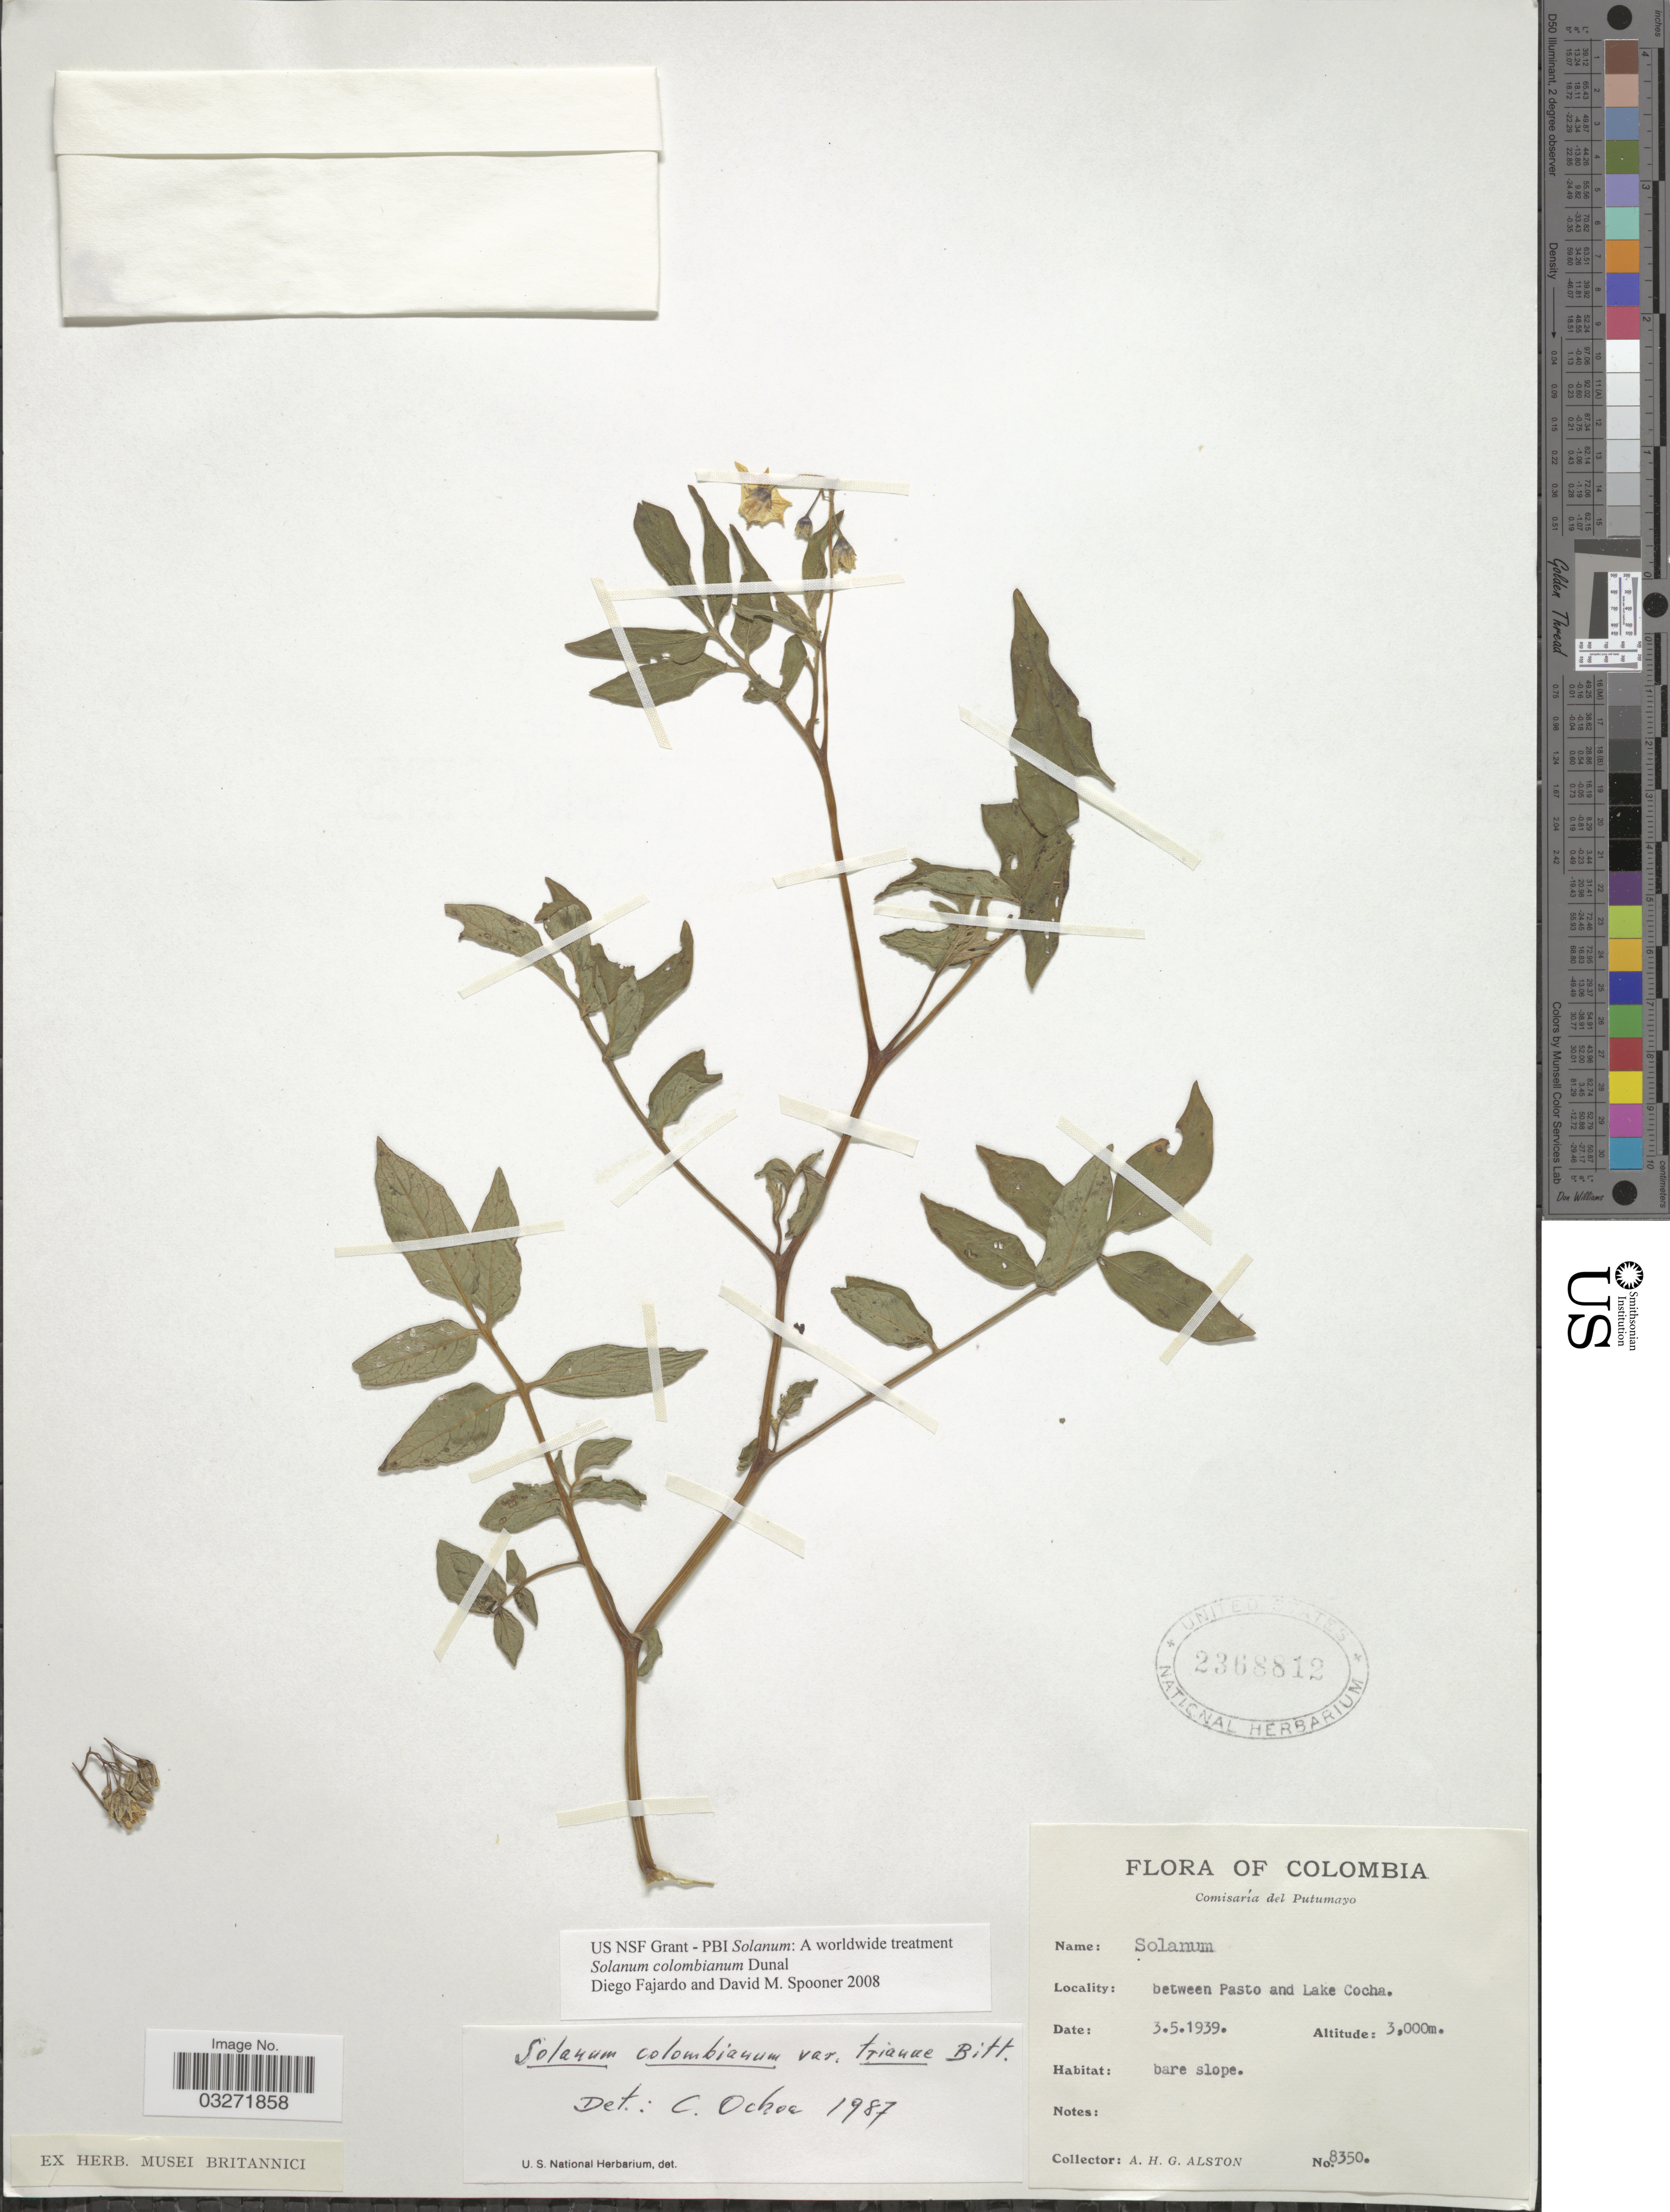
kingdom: Plantae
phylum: Tracheophyta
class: Magnoliopsida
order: Solanales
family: Solanaceae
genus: Solanum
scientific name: Solanum colombianum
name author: Dunal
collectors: A. H. Alston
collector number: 8350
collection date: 1939-05-03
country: Colombia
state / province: Putumayo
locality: Comisaría del Putumayo. Between Pasto and Lake Cocha.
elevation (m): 3000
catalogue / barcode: US 2368812